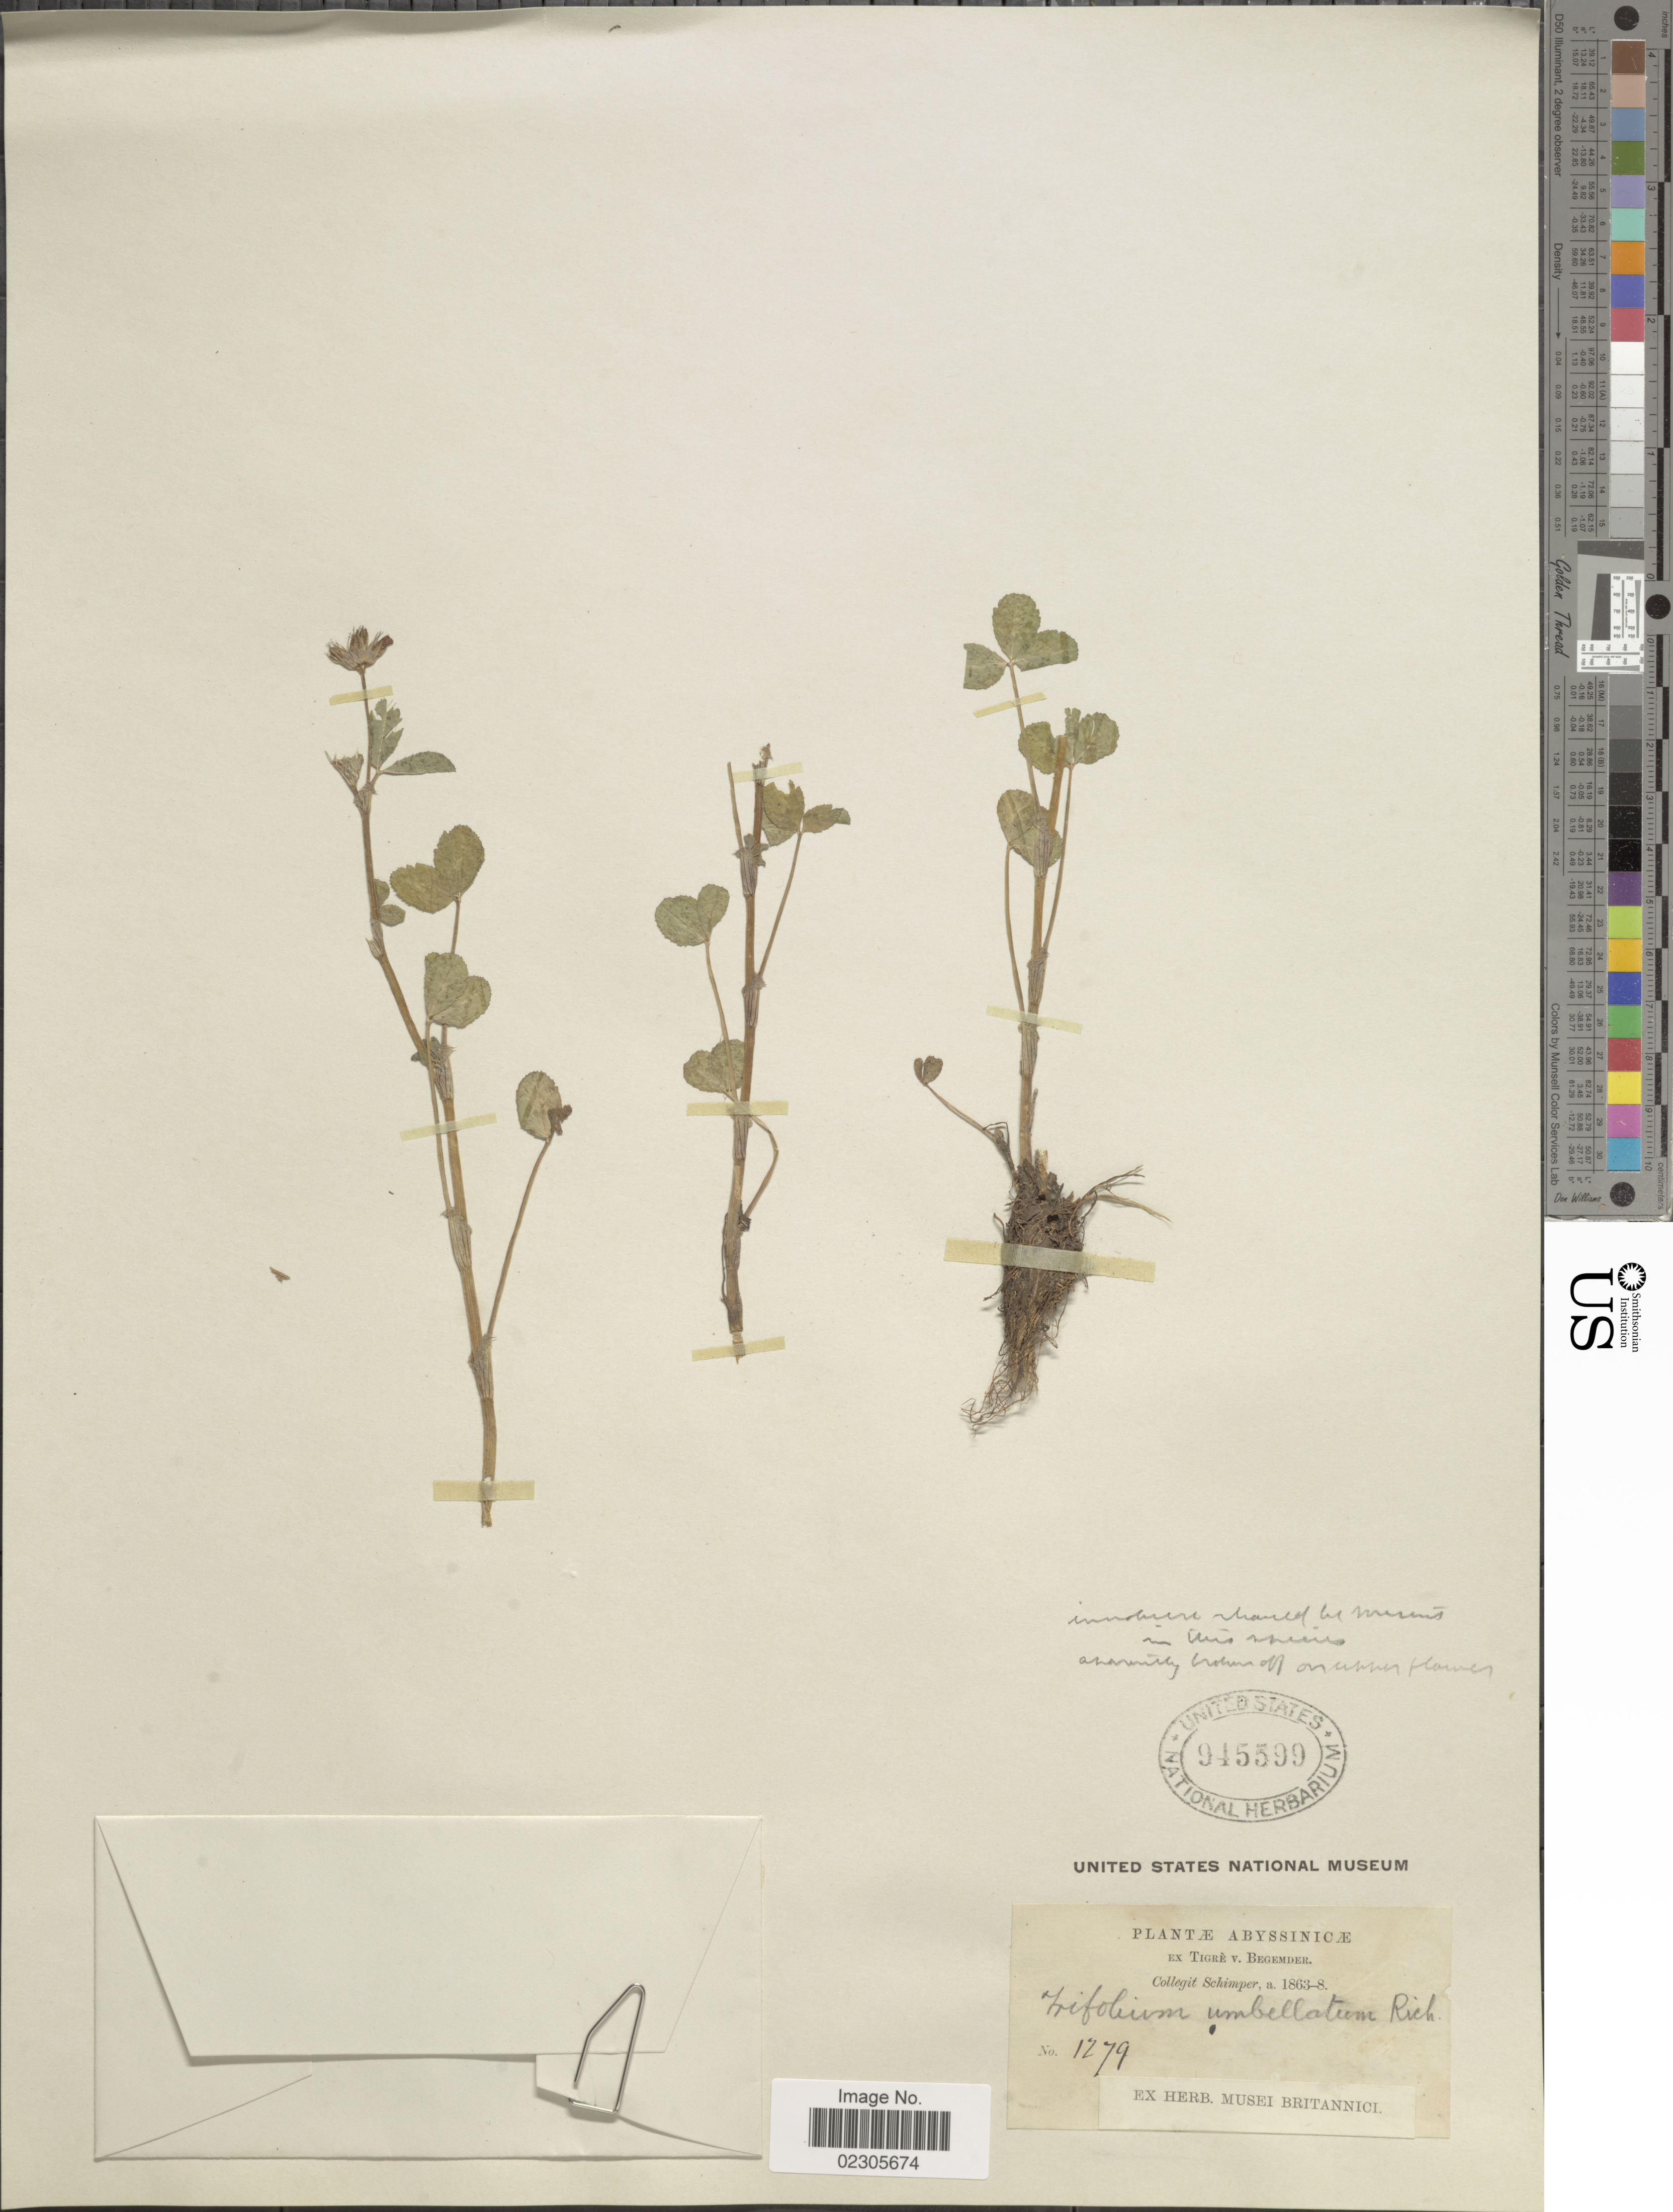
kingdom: Plantae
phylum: Tracheophyta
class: Magnoliopsida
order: Fabales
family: Fabaceae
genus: Trifolium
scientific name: Trifolium umbellatum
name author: Ser.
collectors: -. Schimper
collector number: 1279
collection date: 1863/1868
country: Eritrea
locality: Abyssinicae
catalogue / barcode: US 945599